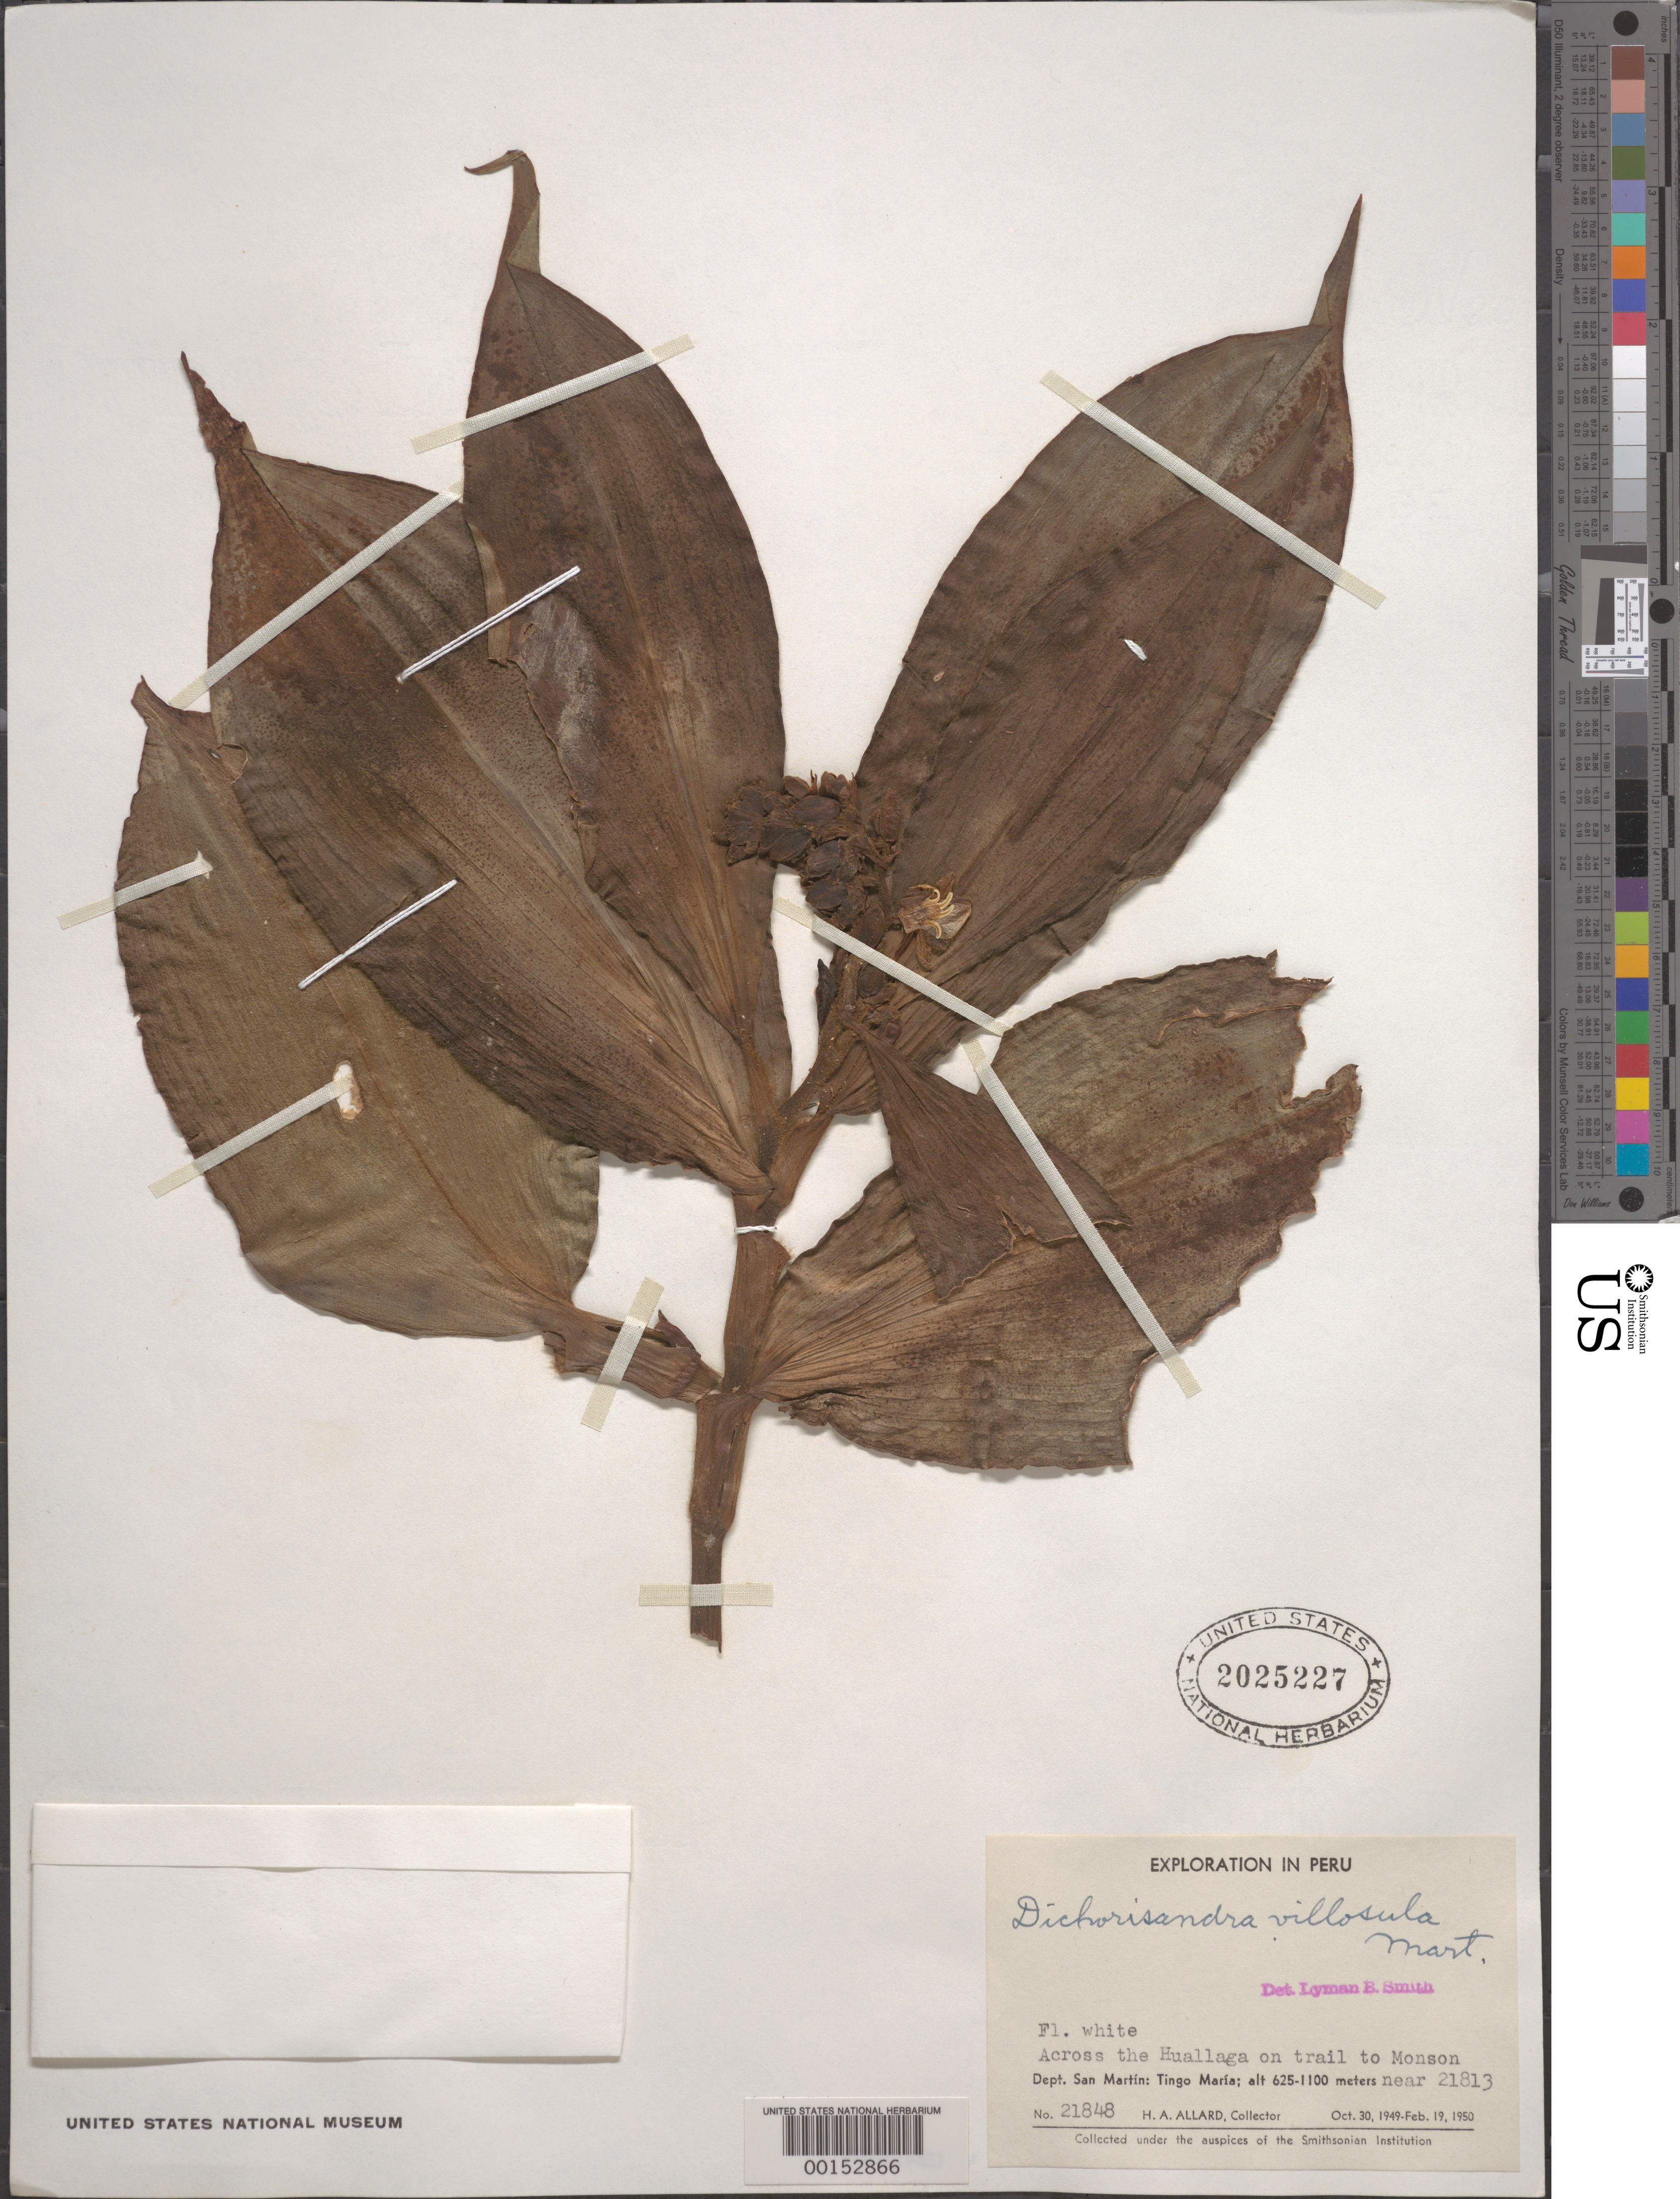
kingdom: Plantae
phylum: Tracheophyta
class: Liliopsida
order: Commelinales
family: Commelinaceae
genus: Dichorisandra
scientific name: Dichorisandra sp.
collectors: H. A. Allard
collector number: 21848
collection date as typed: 30 Oct 1949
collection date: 1949-10-30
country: Peru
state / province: San Martín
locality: Tingo maria, across the huallaga to monson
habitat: Trailside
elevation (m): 625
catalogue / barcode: US 2025227